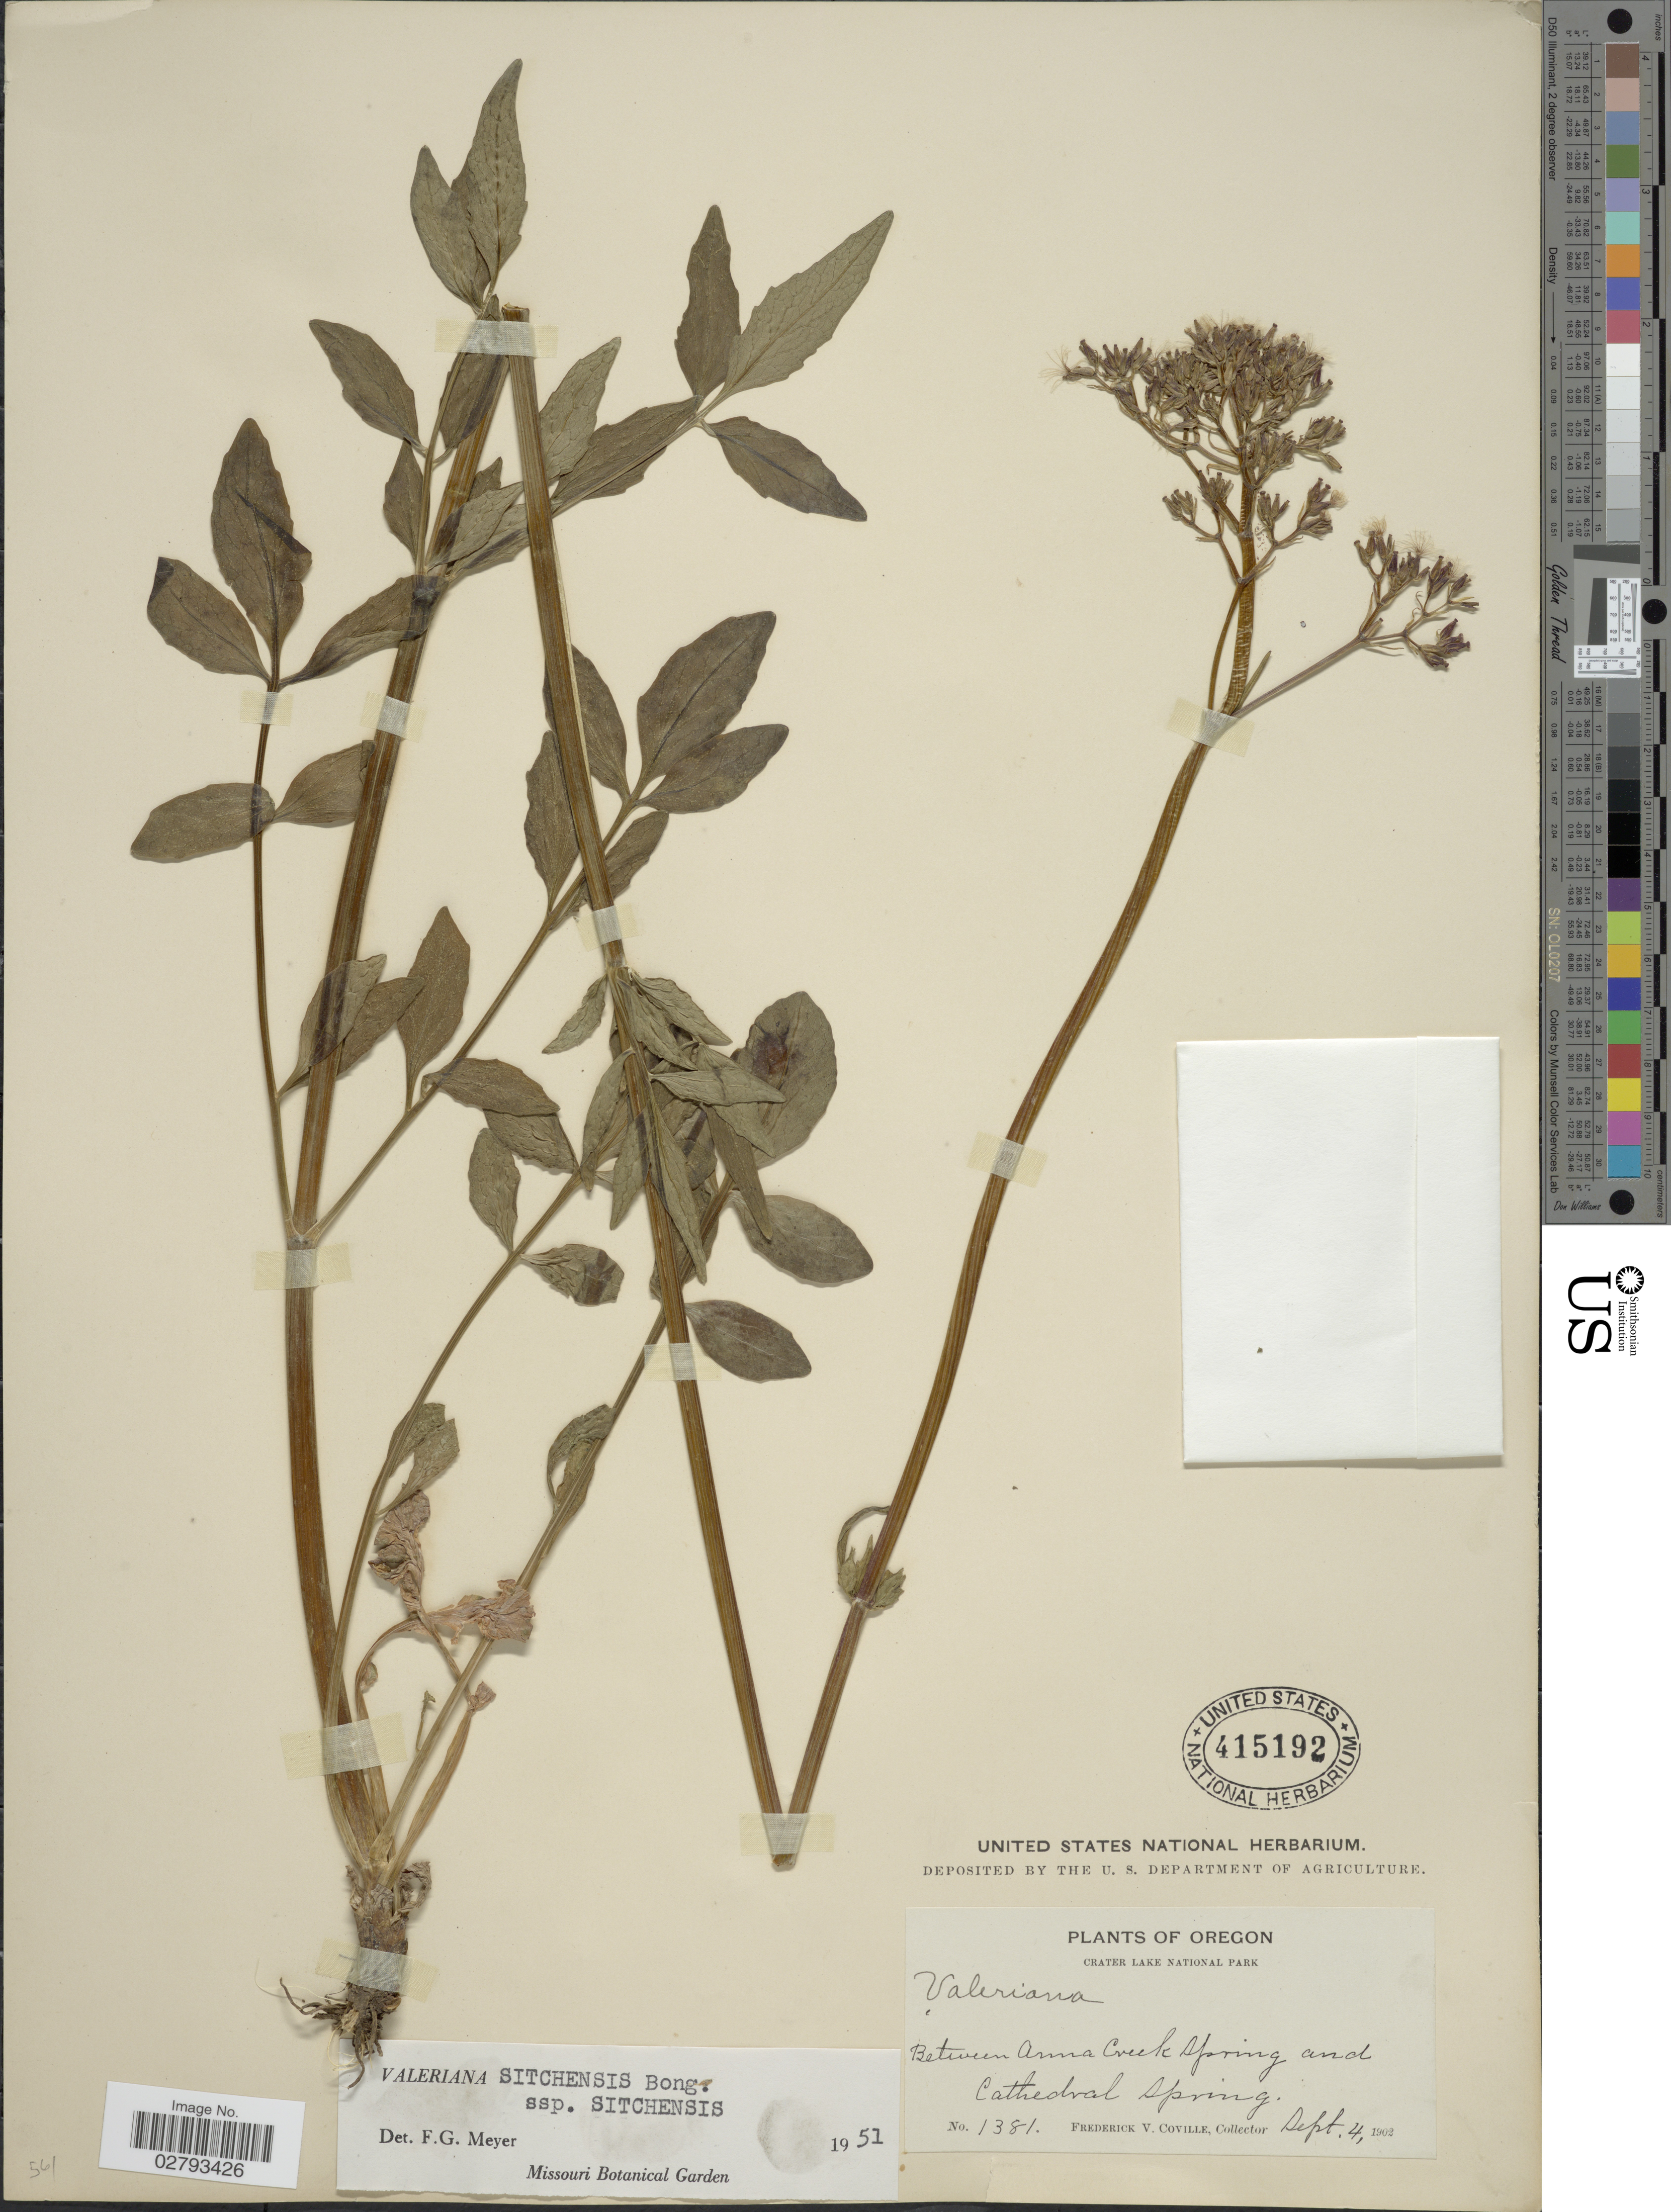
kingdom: Plantae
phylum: Tracheophyta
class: Magnoliopsida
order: Dipsacales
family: Caprifoliaceae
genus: Valeriana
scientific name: Valeriana sitchensis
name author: Bong.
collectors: F. V. Coville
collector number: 1381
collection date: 1902-09-04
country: United States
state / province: Oregon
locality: Crater Lake National Park. Between Anna Creek Spring and Cathedral Spring.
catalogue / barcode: US 415192